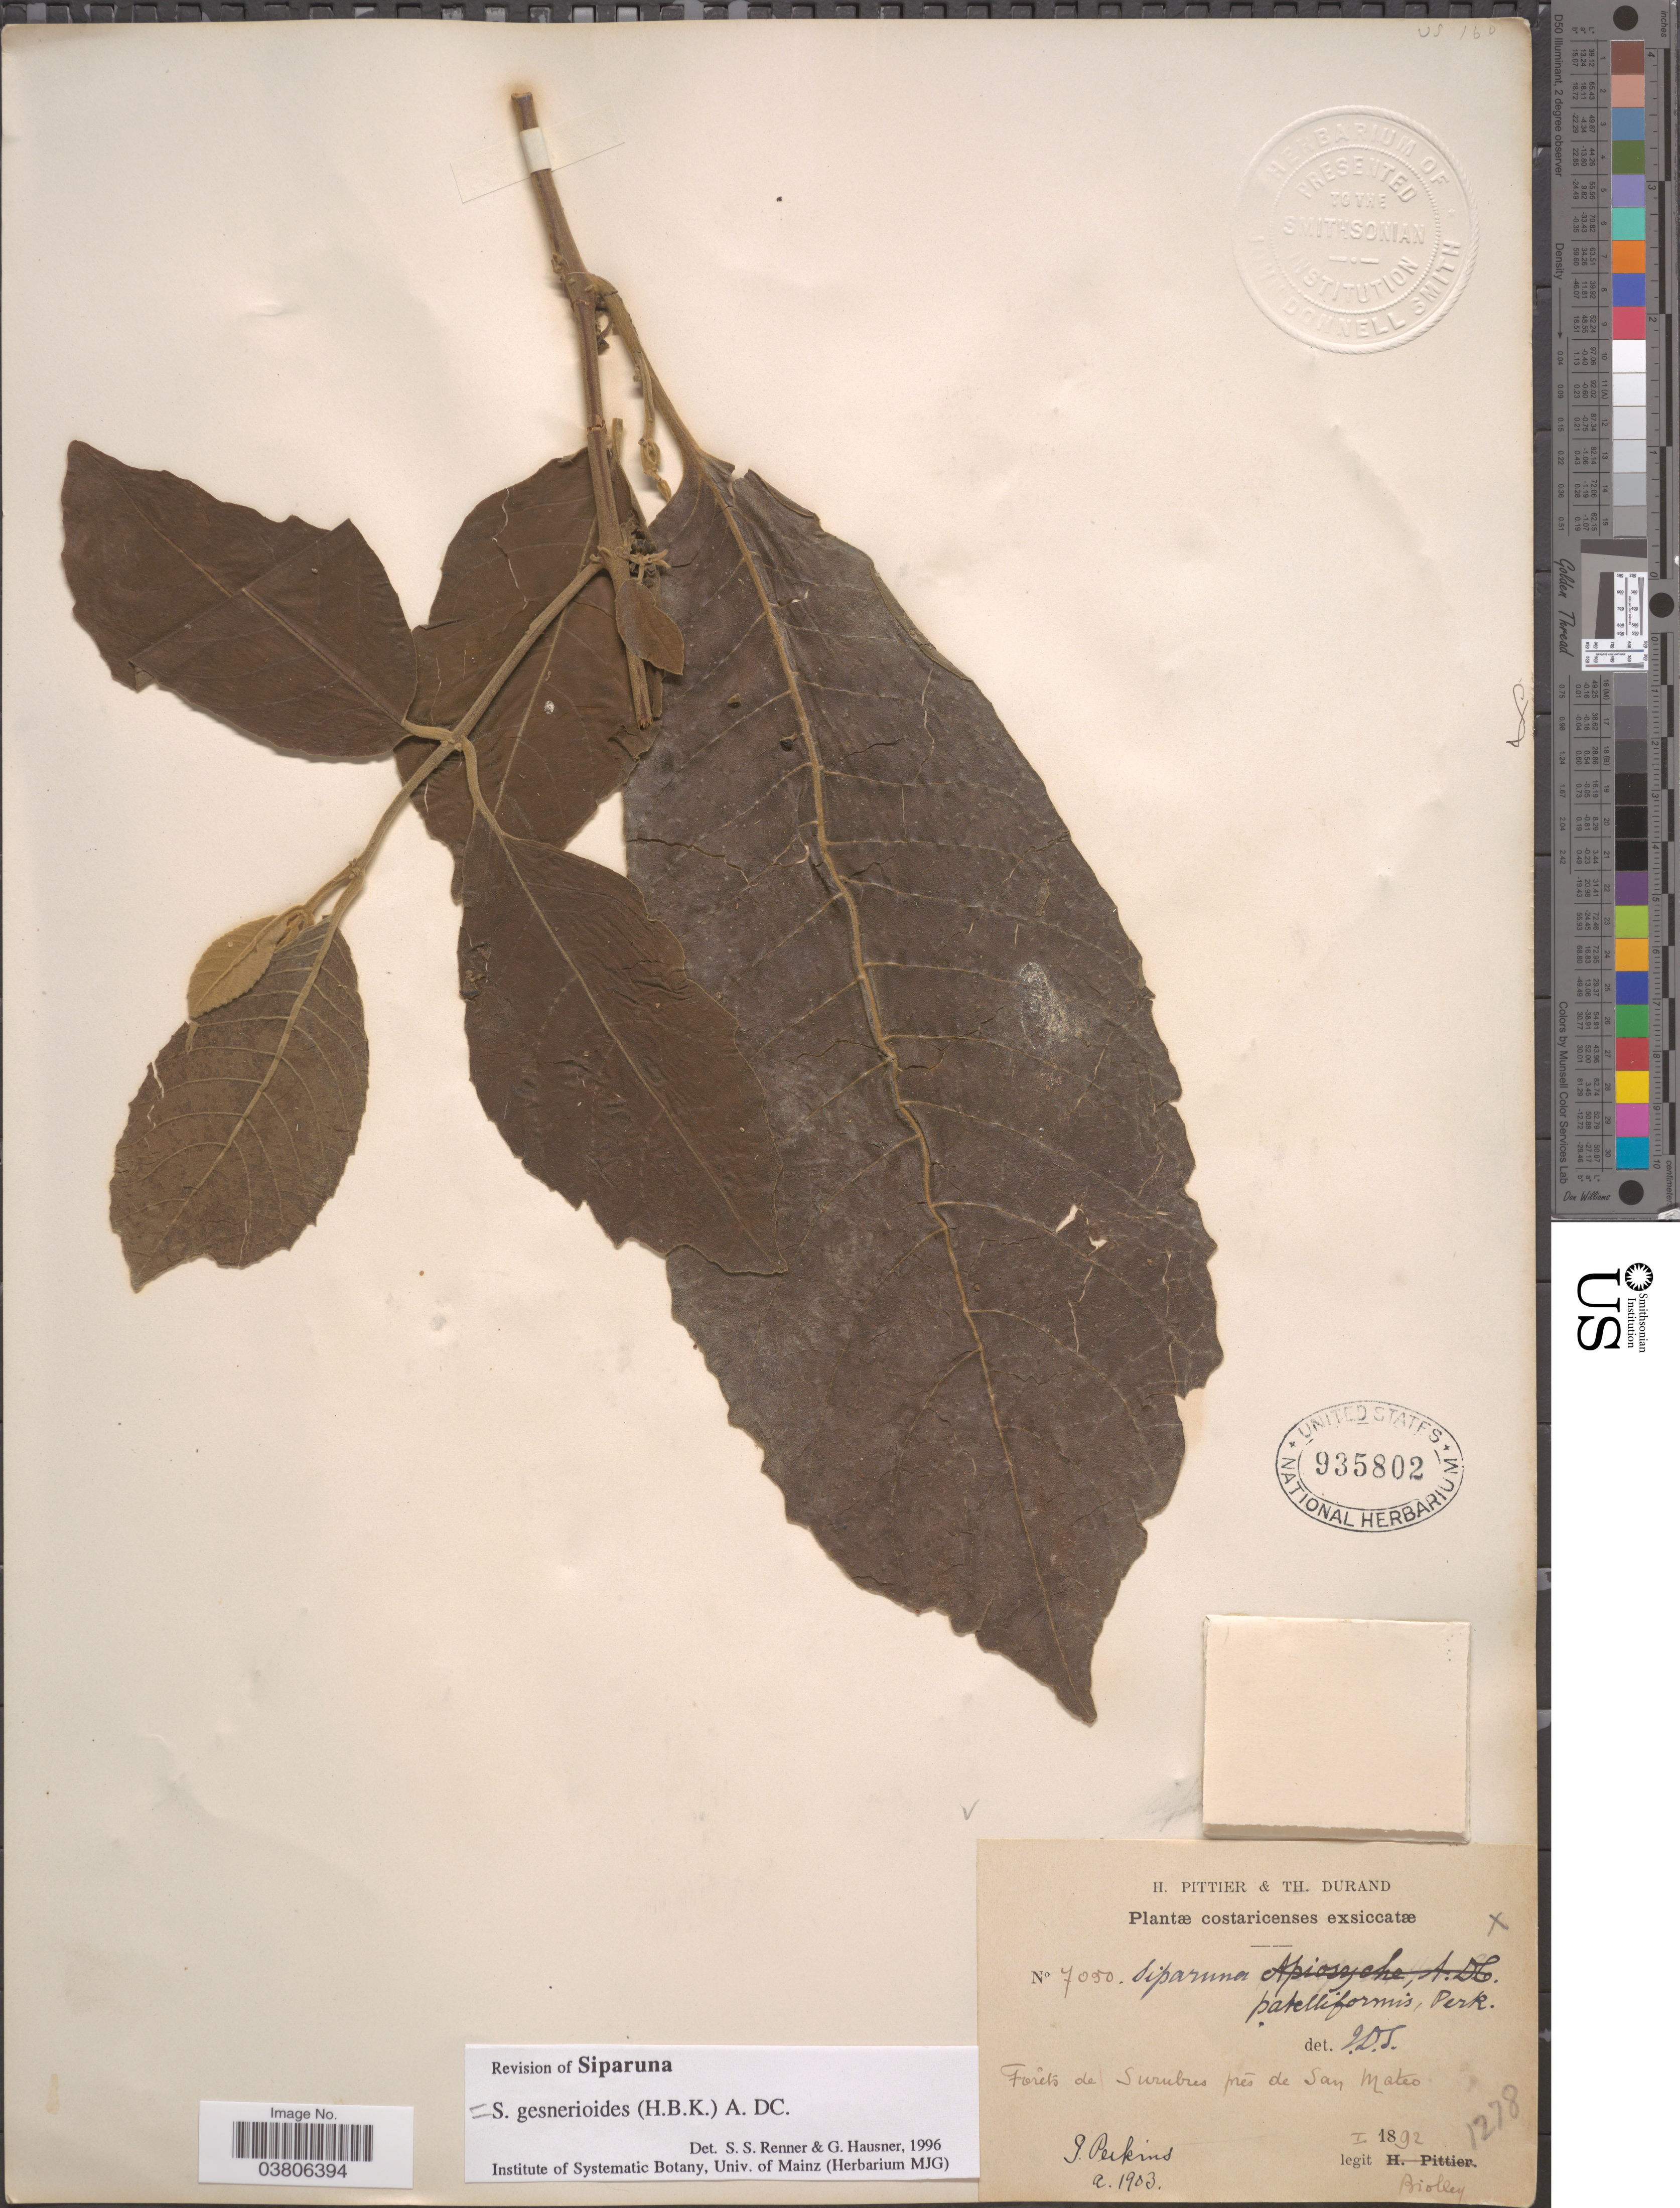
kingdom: Plantae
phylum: Tracheophyta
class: Magnoliopsida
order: Laurales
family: Siparunaceae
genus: Siparuna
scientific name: Siparuna gesnerioides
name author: (Kunth) A. DC.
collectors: Biolley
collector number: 7050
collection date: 1892-01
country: Costa Rica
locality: Forêts de Surubus prés de San Mateo.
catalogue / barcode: US 935802